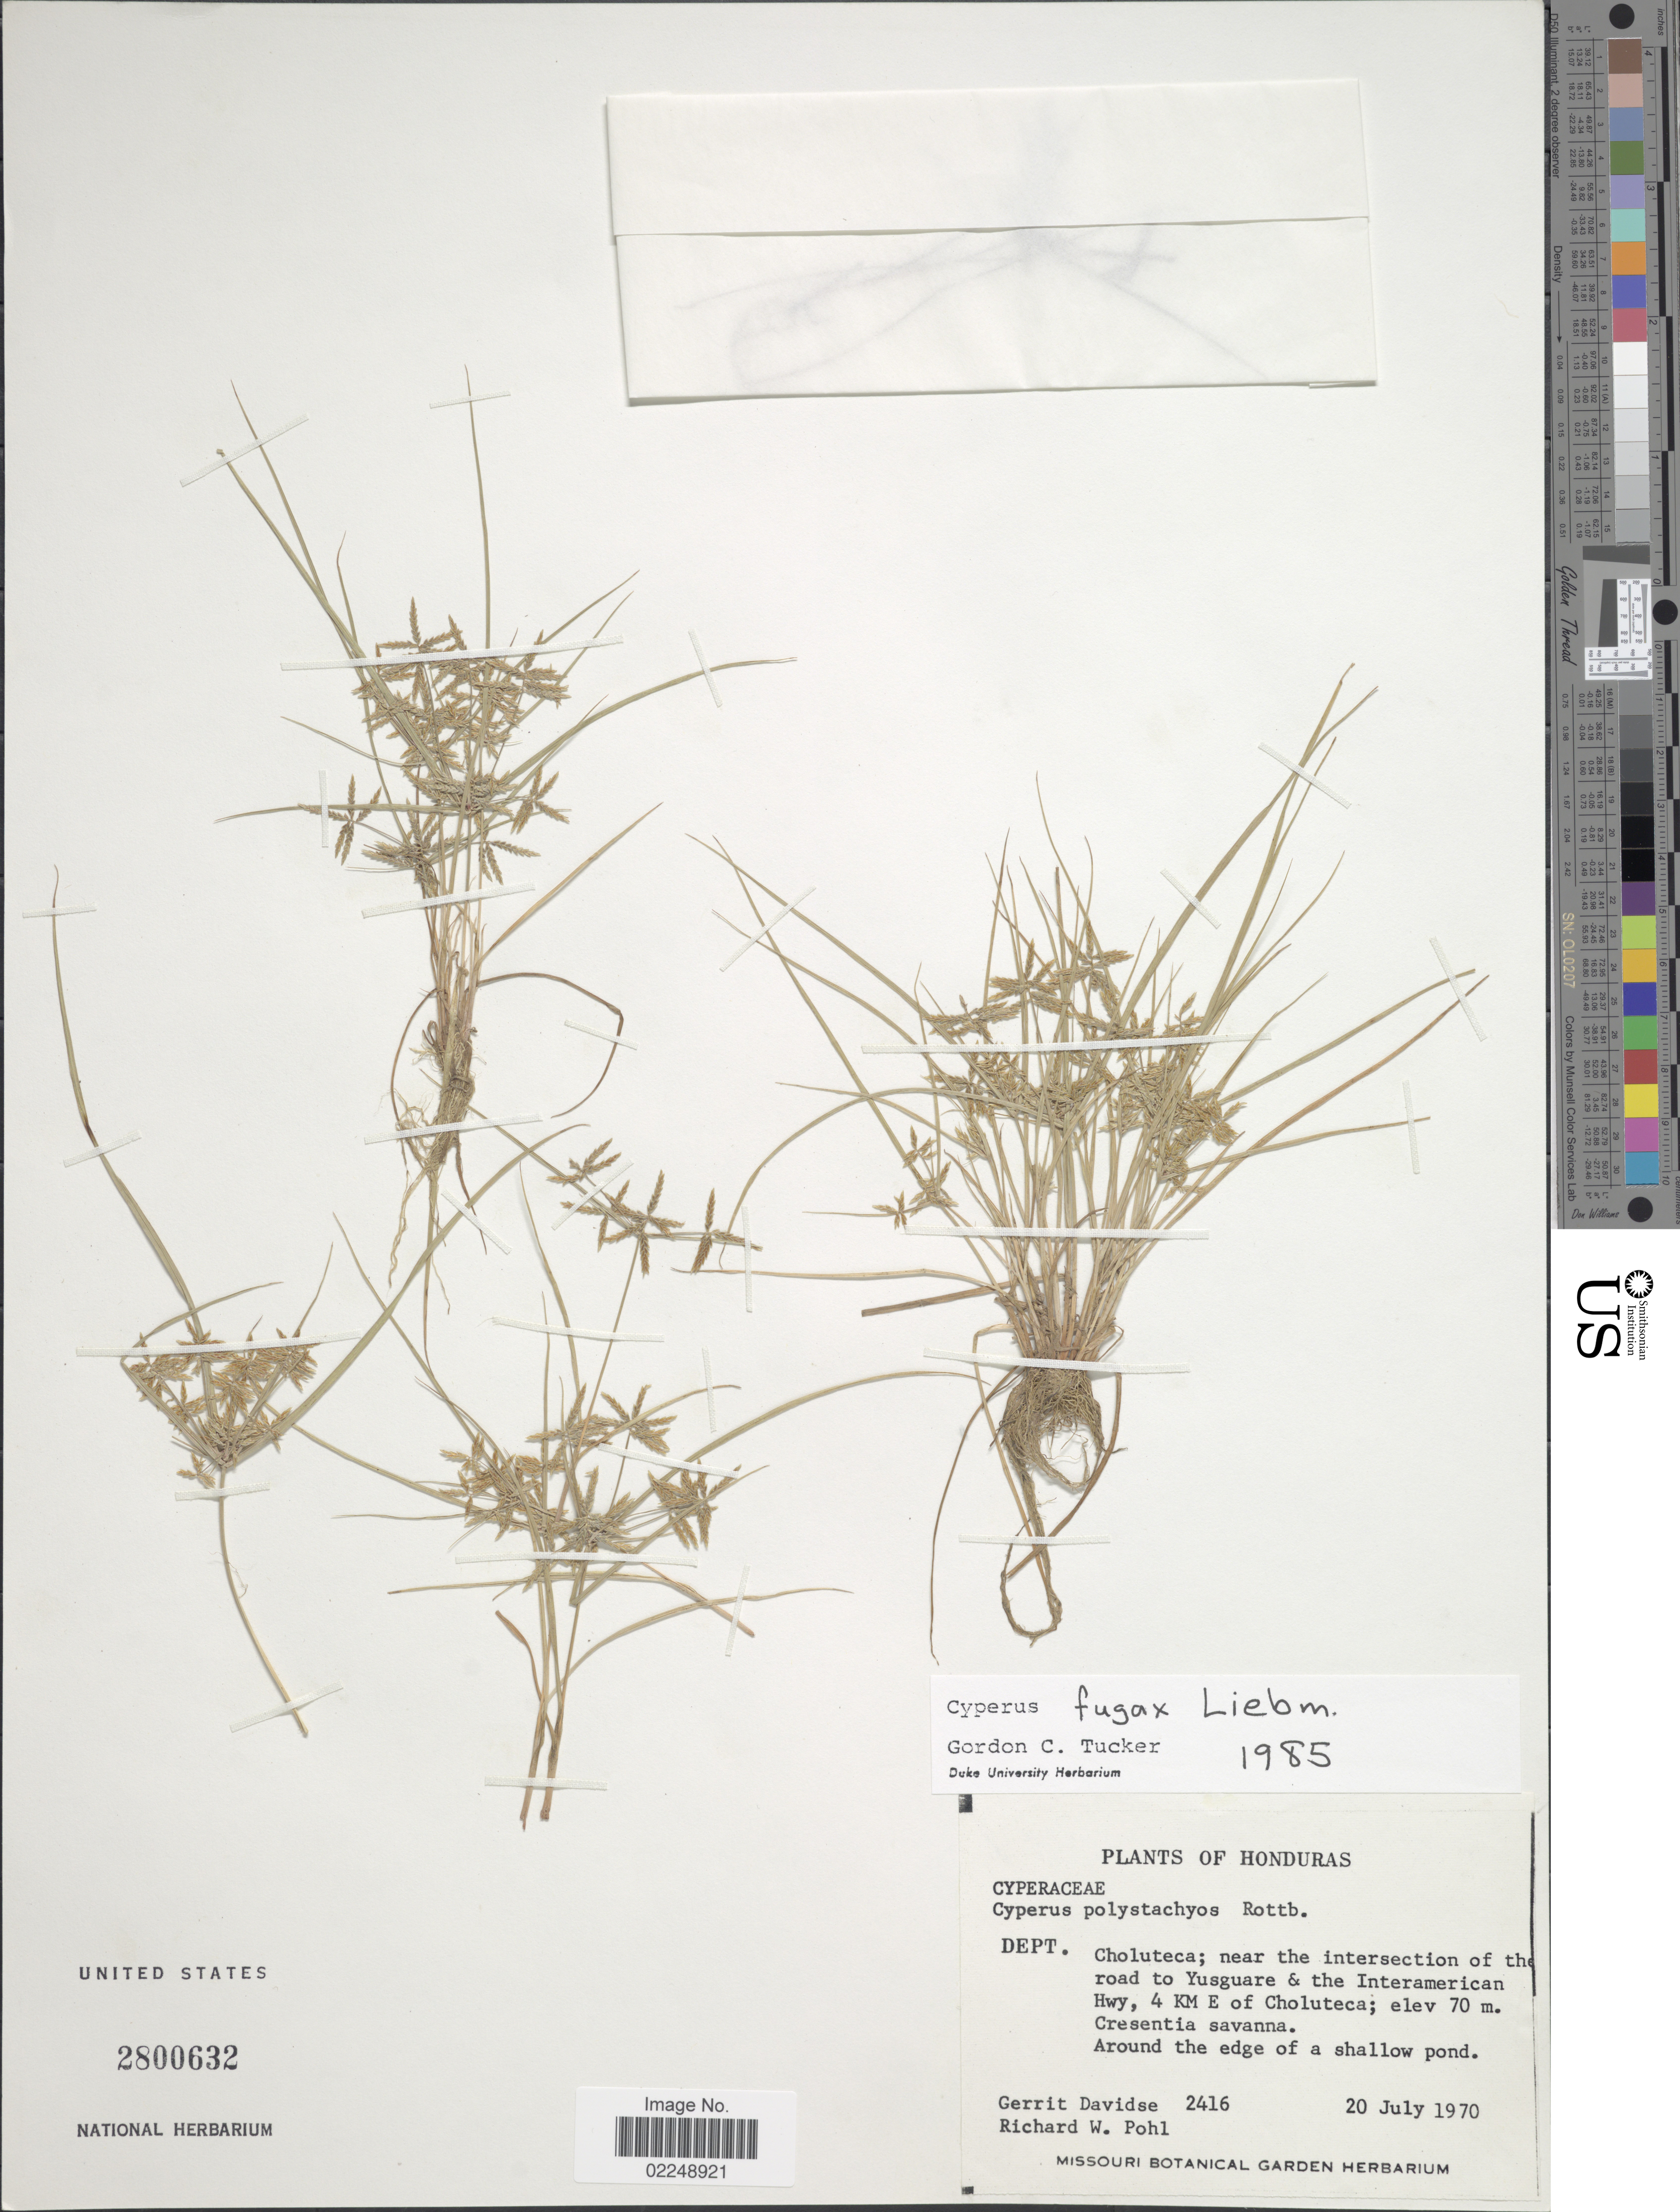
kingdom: Plantae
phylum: Tracheophyta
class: Liliopsida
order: Poales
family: Cyperaceae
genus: Cyperus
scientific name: Cyperus fugax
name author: Liebm.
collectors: G. Davidse & R. W. Pohl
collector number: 2416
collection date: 1970-07-20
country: Honduras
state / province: Choluteca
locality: Near the intersection of the road to Yusguare & the Interamerican Hwy., 4 KM E of Choluteca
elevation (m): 70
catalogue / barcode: US 2800632